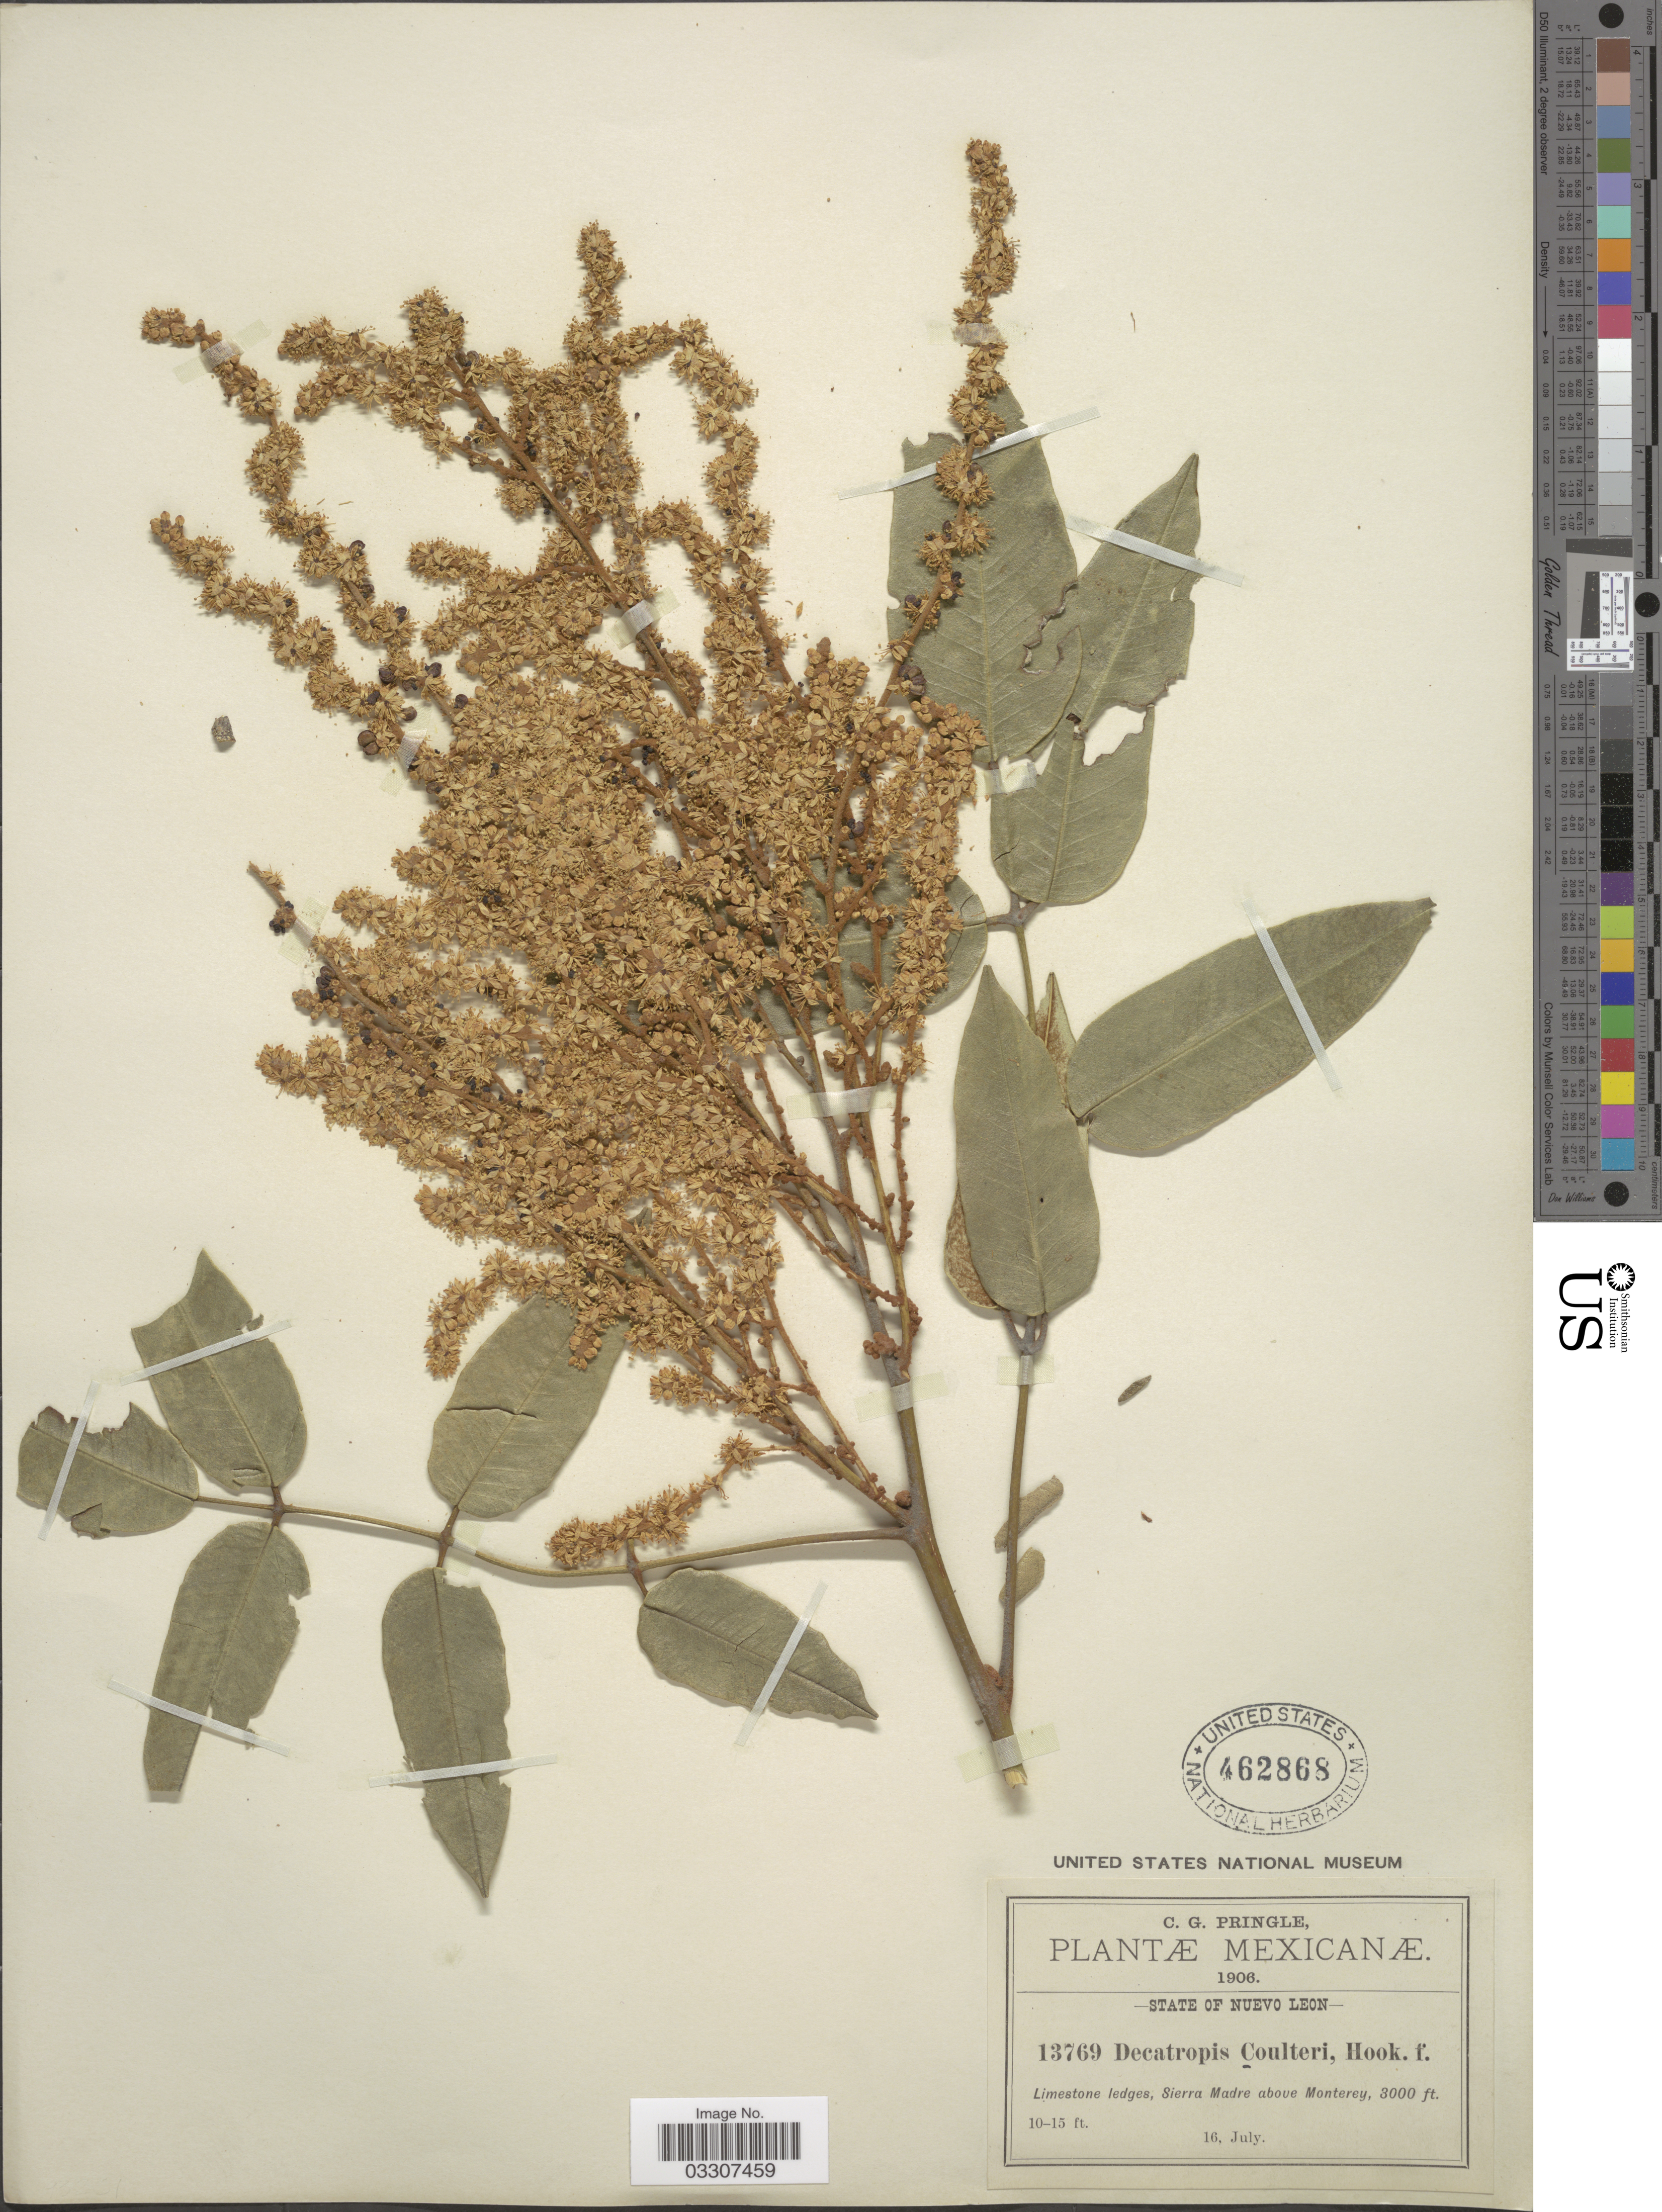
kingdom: Plantae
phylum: Tracheophyta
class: Magnoliopsida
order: Sapindales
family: Rutaceae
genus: Decatropis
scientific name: Decatropis coulteri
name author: Hook. f.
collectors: C. G. Pringle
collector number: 13769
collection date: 1906-07-16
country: Mexico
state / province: Nuevo León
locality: Sierra Madre above Monterey.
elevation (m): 914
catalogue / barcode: US 462868